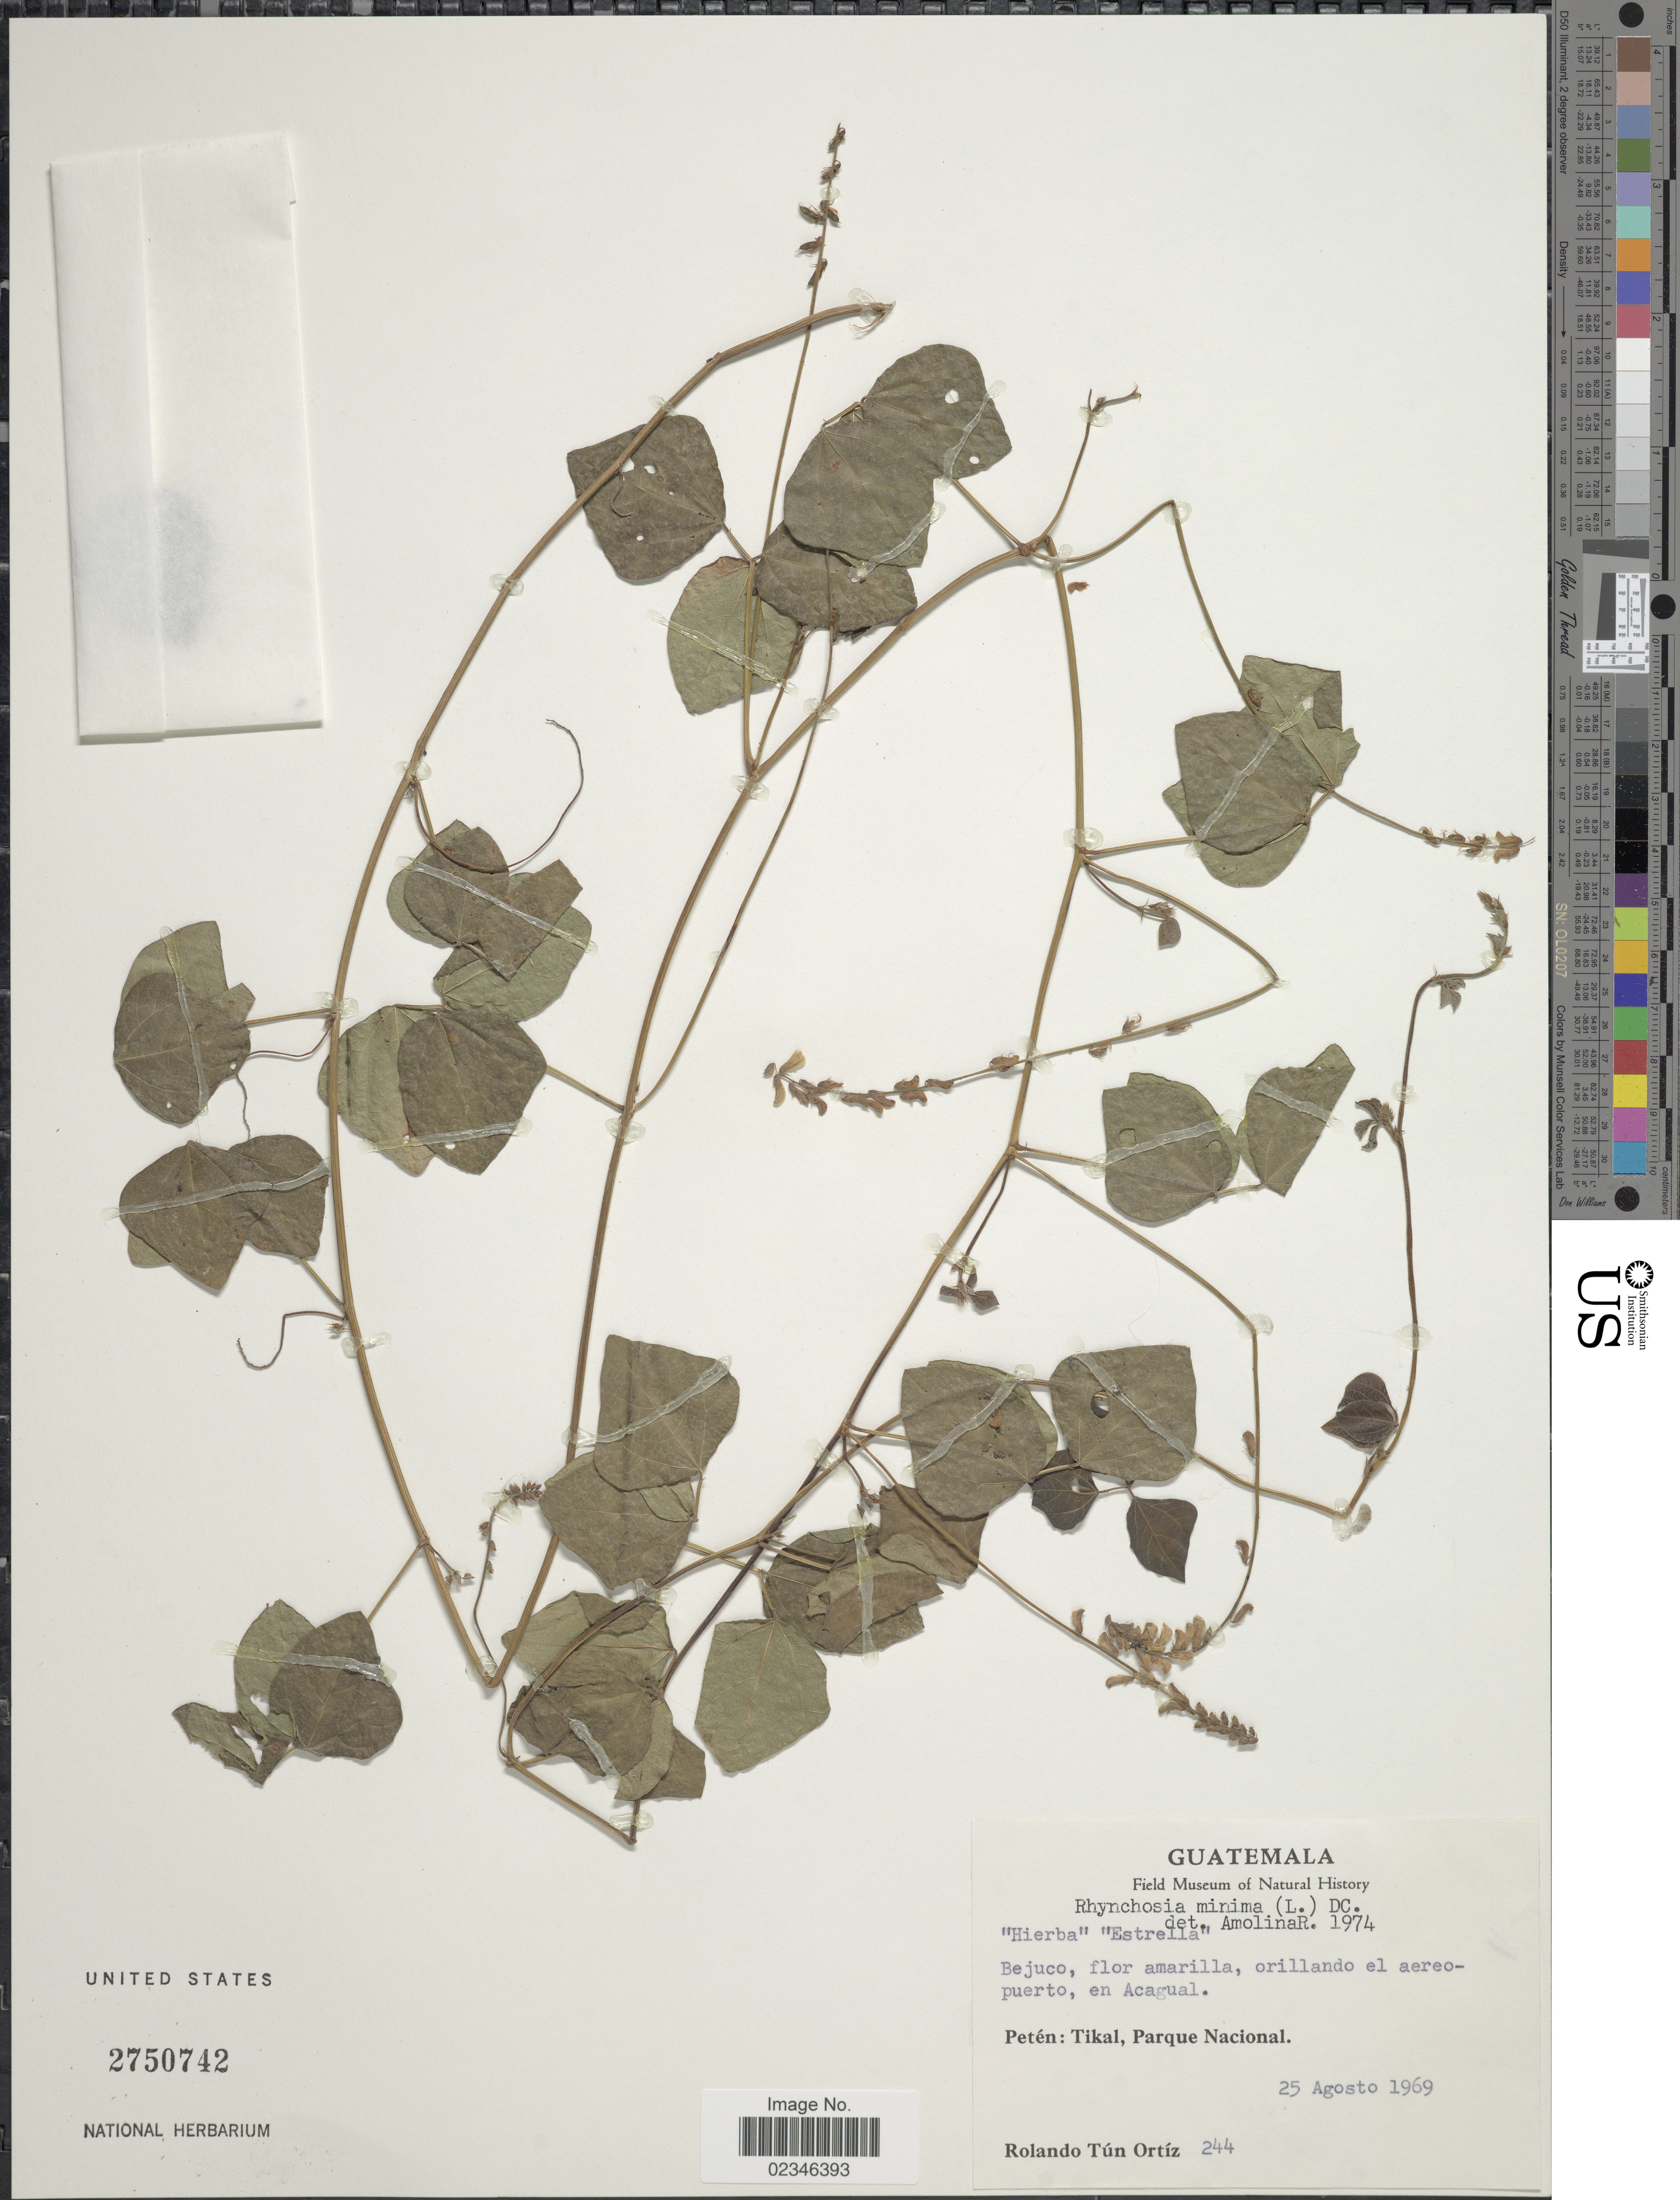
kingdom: Plantae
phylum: Tracheophyta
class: Magnoliopsida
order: Fabales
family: Fabaceae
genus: Rhynchosia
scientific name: Rhynchosia minima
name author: (L.) DC.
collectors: R. T. Ortíz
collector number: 244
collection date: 1969-08-25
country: Guatemala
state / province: El Petén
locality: Bejuco, flor amarilla, orillando el aereopuerto, en Acagual. Petén: Tikal, Parque Nacional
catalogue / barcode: US 2750742